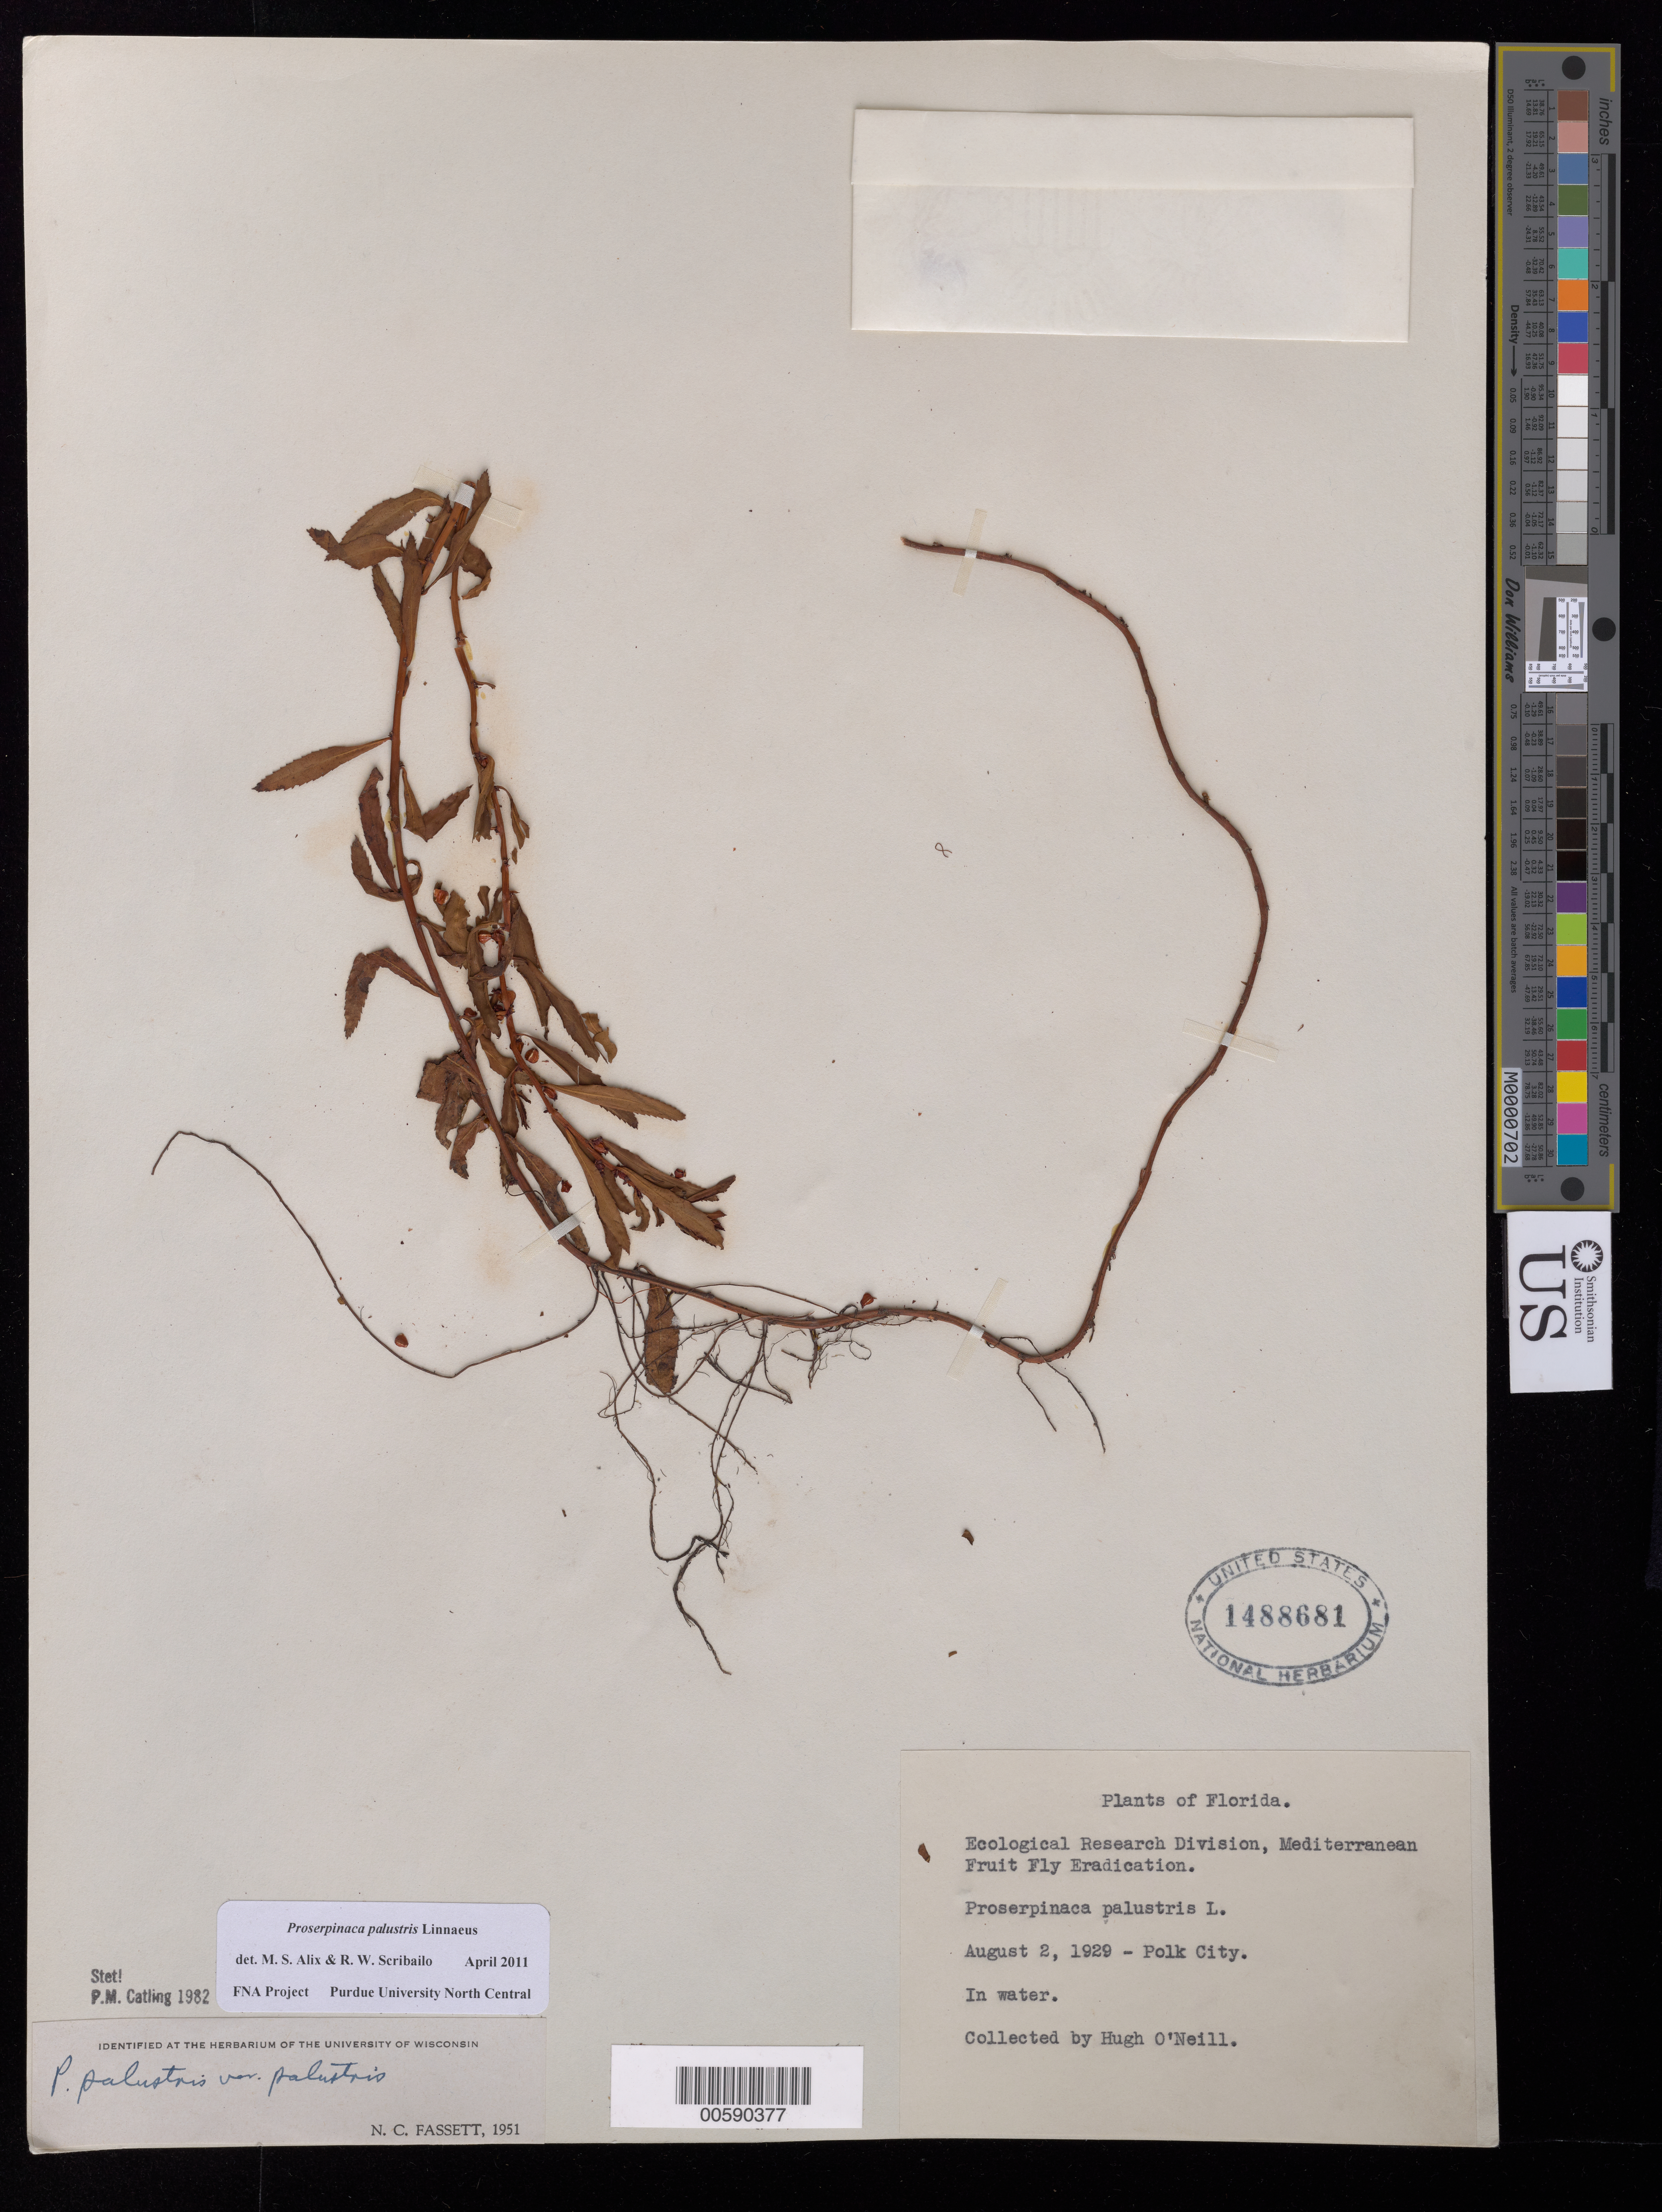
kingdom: Plantae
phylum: Tracheophyta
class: Magnoliopsida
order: Saxifragales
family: Haloragaceae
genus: Proserpinaca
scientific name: Proserpinaca palustris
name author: L.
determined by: Scribailo, R. W.; Alix, M. S.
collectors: H. O'Neill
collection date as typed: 02 Aug 1929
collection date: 1929-08-02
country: United States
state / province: Florida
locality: Polk City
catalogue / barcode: US 1488681